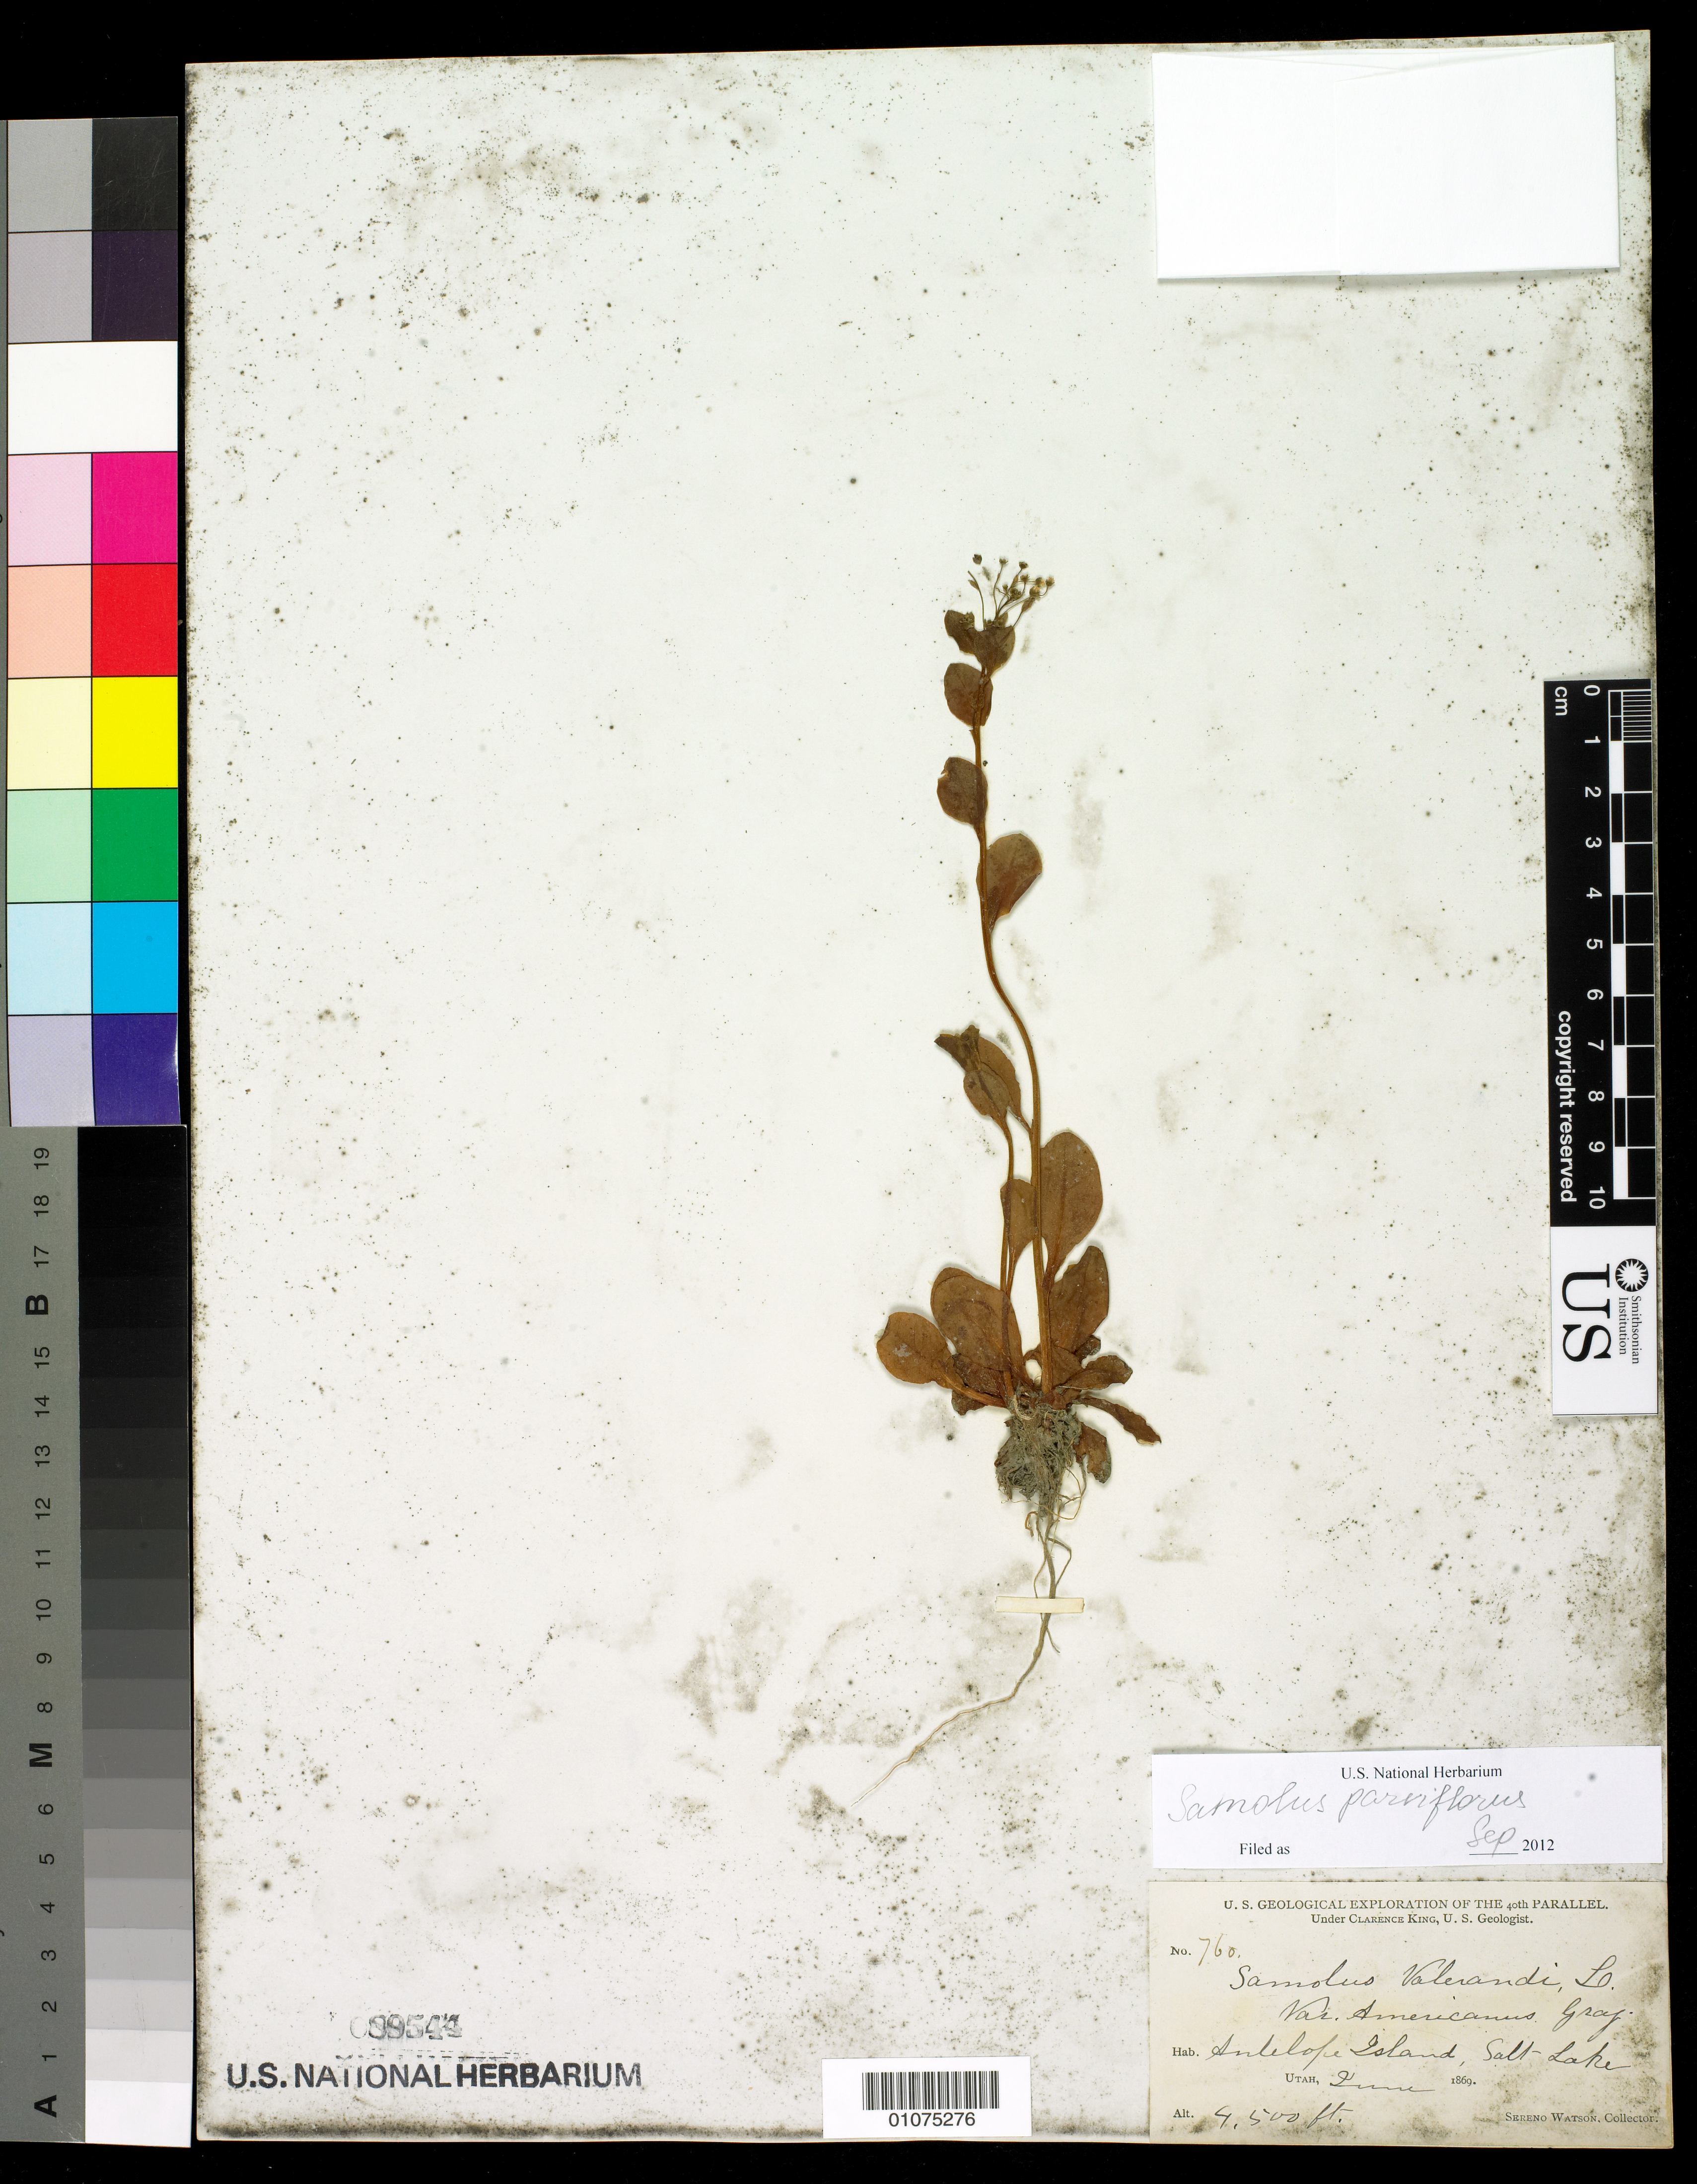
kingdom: Plantae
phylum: Tracheophyta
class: Magnoliopsida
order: Ericales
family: Primulaceae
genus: Samolus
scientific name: Samolus parviflorus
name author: Raf.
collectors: S. Watson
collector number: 760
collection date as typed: Jun 1869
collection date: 1869-06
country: United States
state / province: Utah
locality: Antelope Island, Salt Lake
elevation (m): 1372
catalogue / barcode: US 89544